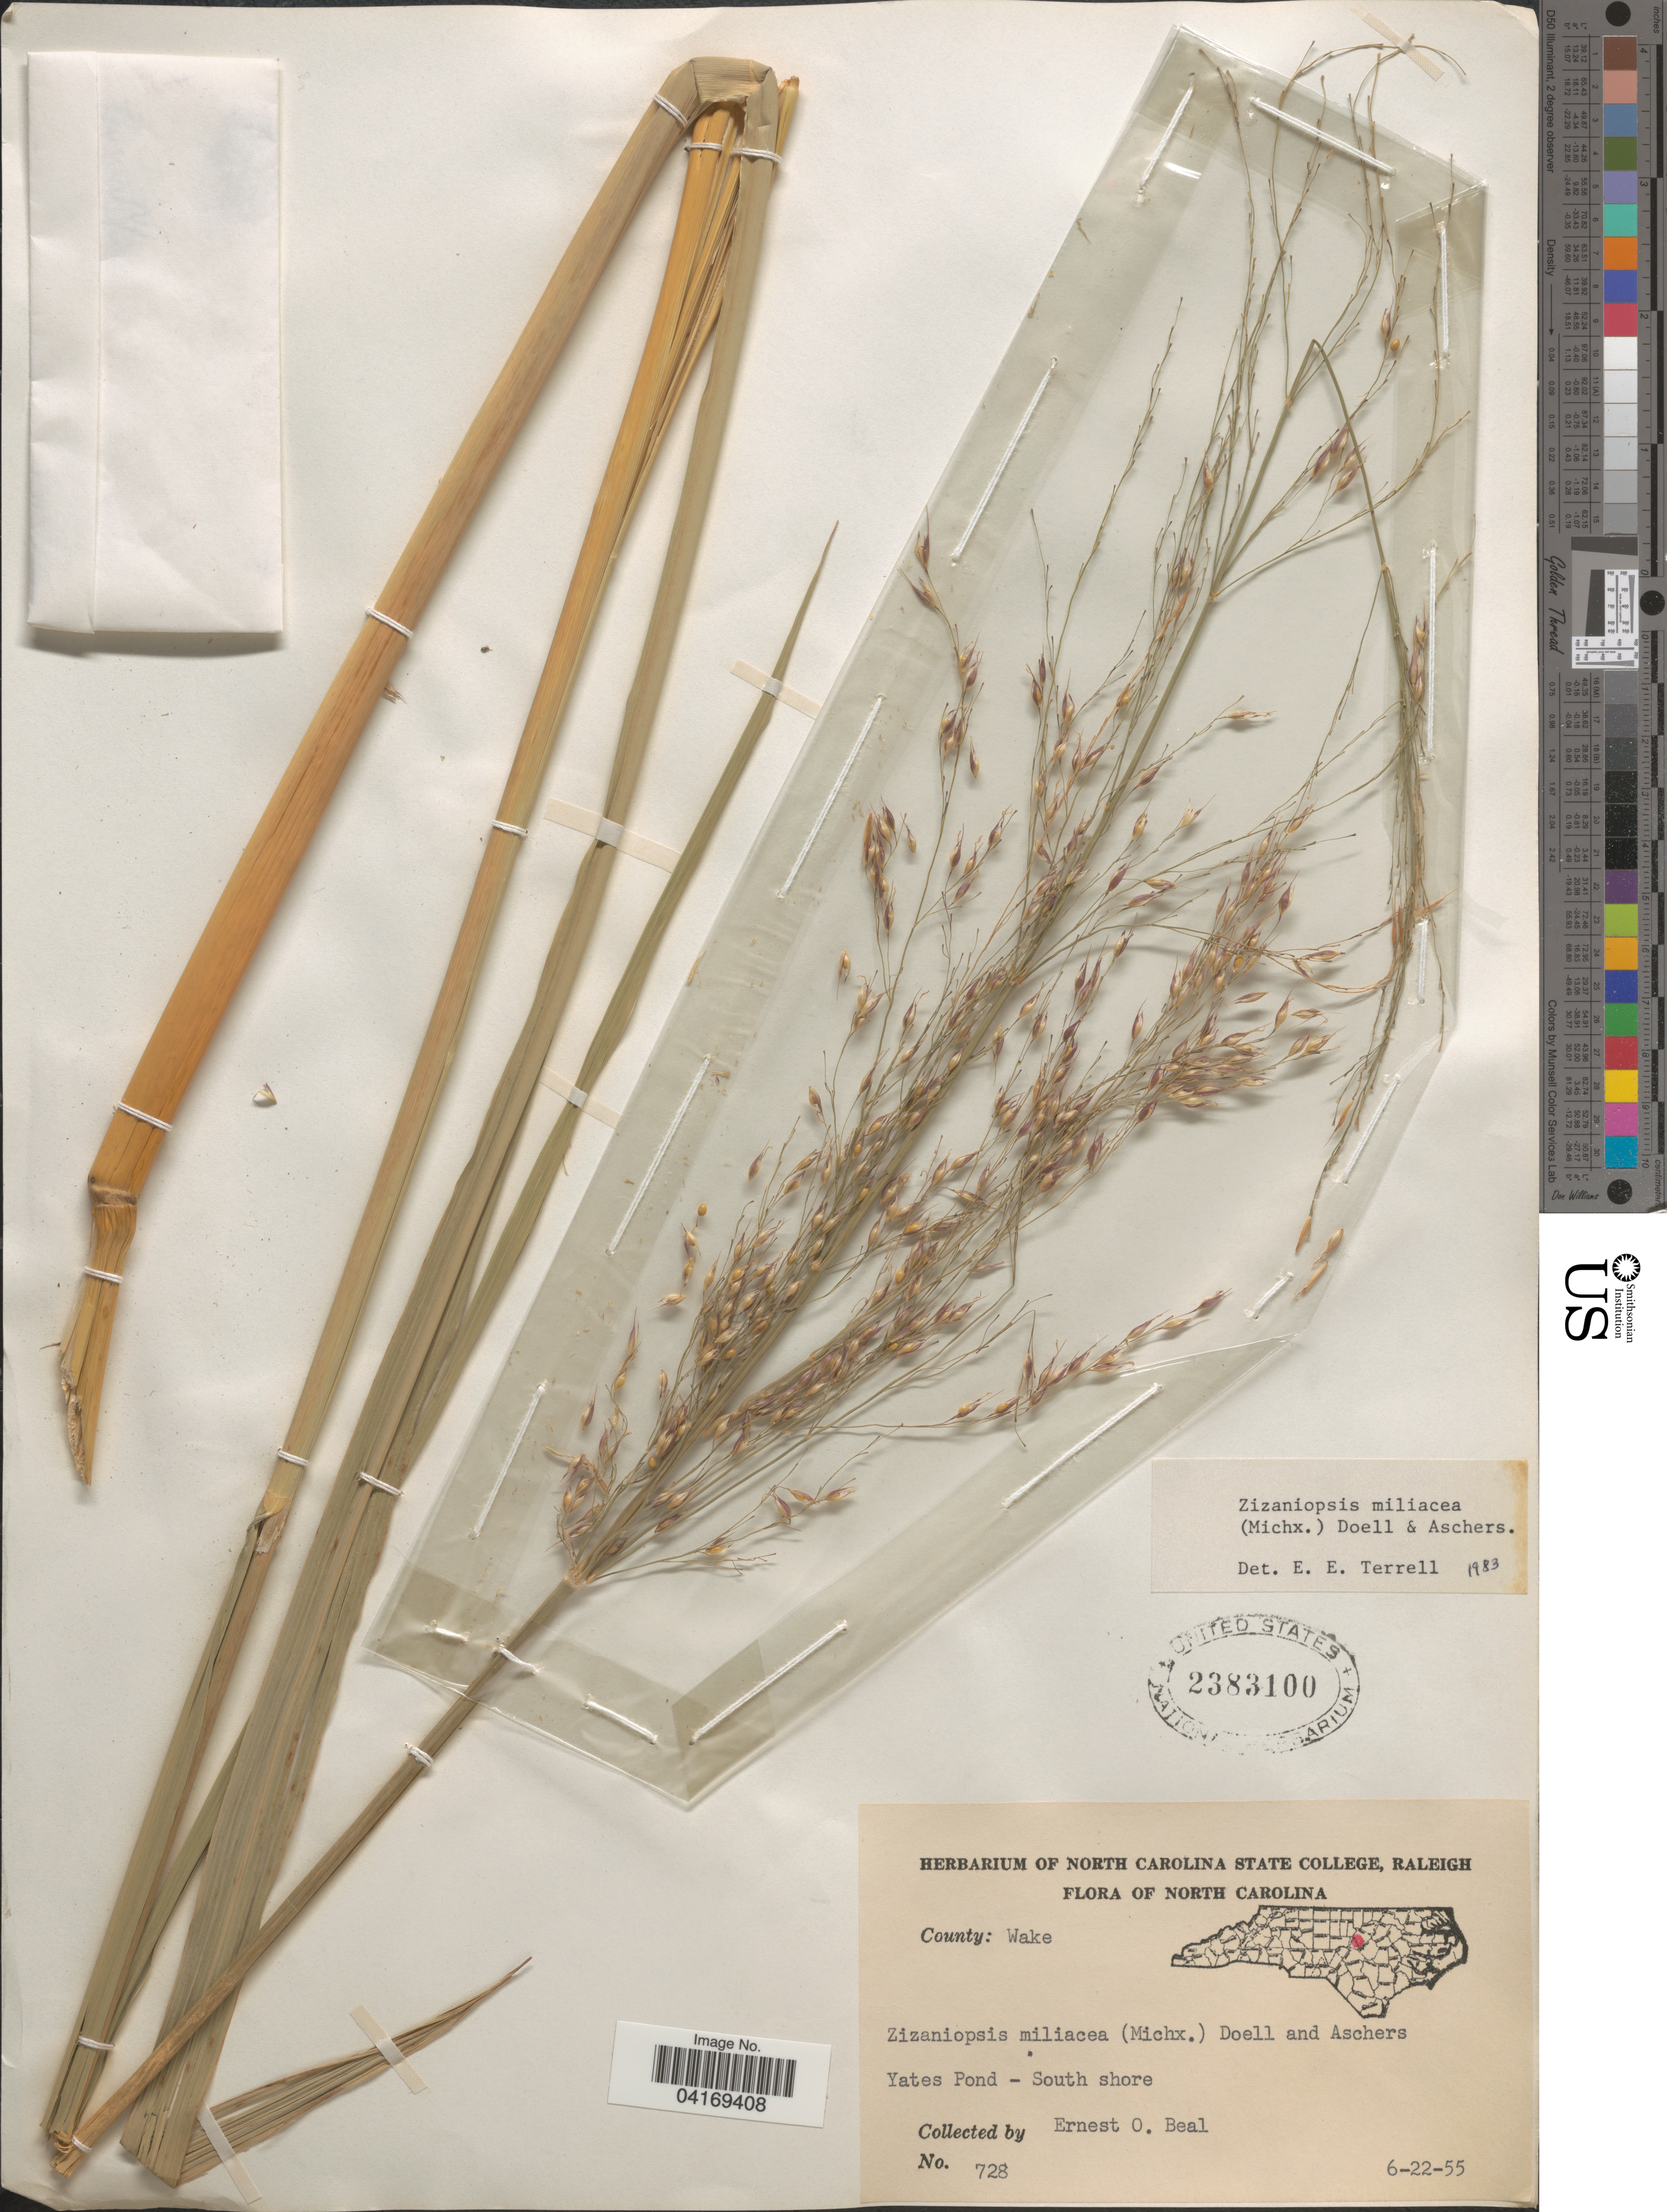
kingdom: Plantae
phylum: Tracheophyta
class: Liliopsida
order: Poales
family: Poaceae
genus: Zizaniopsis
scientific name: Zizaniopsis miliacea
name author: (Michx.) Döll & Asch.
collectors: E. Beal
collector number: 728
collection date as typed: Transcribed d/m/y: 22/6/55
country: United States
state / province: North Carolina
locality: County: Wake. Yates Pond - South shore.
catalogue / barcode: US 2383100